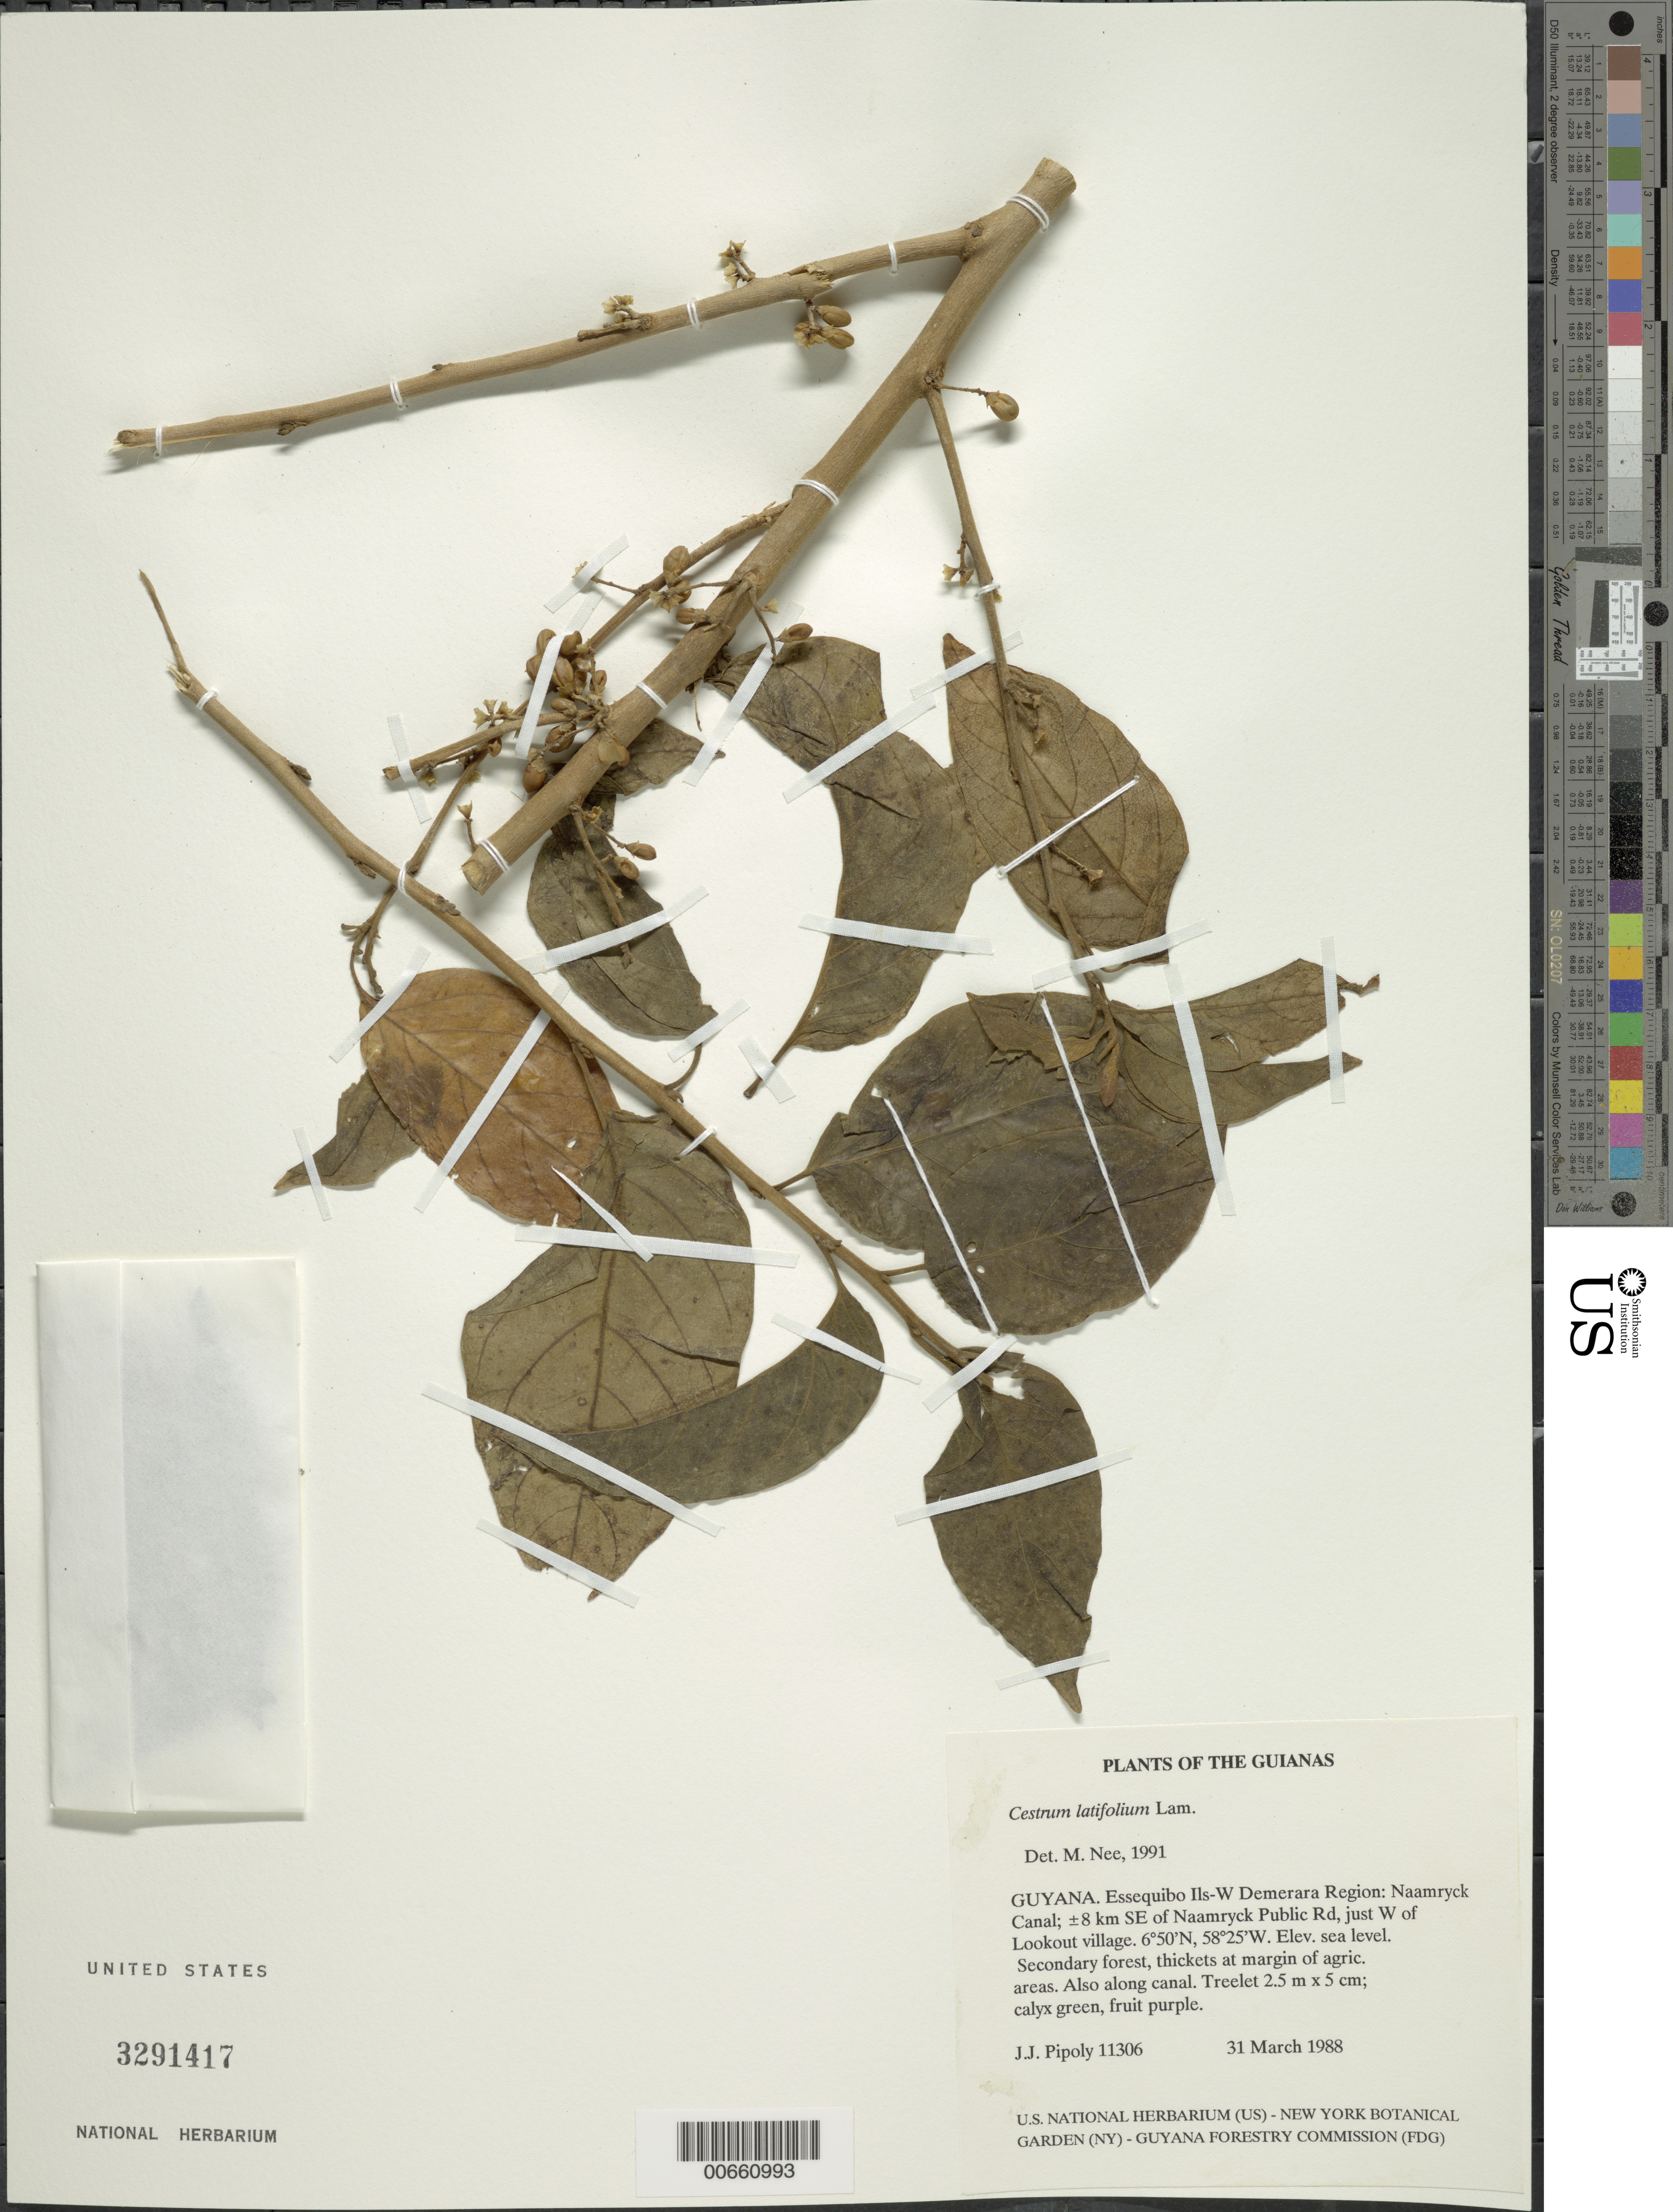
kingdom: Plantae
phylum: Tracheophyta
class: Magnoliopsida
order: Solanales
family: Solanaceae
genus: Cestrum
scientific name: Cestrum latifolium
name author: Lam.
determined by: Nee, Michael H.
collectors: J. J. Pipoly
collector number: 11306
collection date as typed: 31 March 1987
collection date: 1987-03-31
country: Guyana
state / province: Essequibo Isl-W. Demerara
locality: Naamryck Canal; ±8 km SE of Naamryck Public Rd, just W of Lookout village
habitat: Secondary forest, thickets at margin of agric. areas. Also along canal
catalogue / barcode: US 3291417